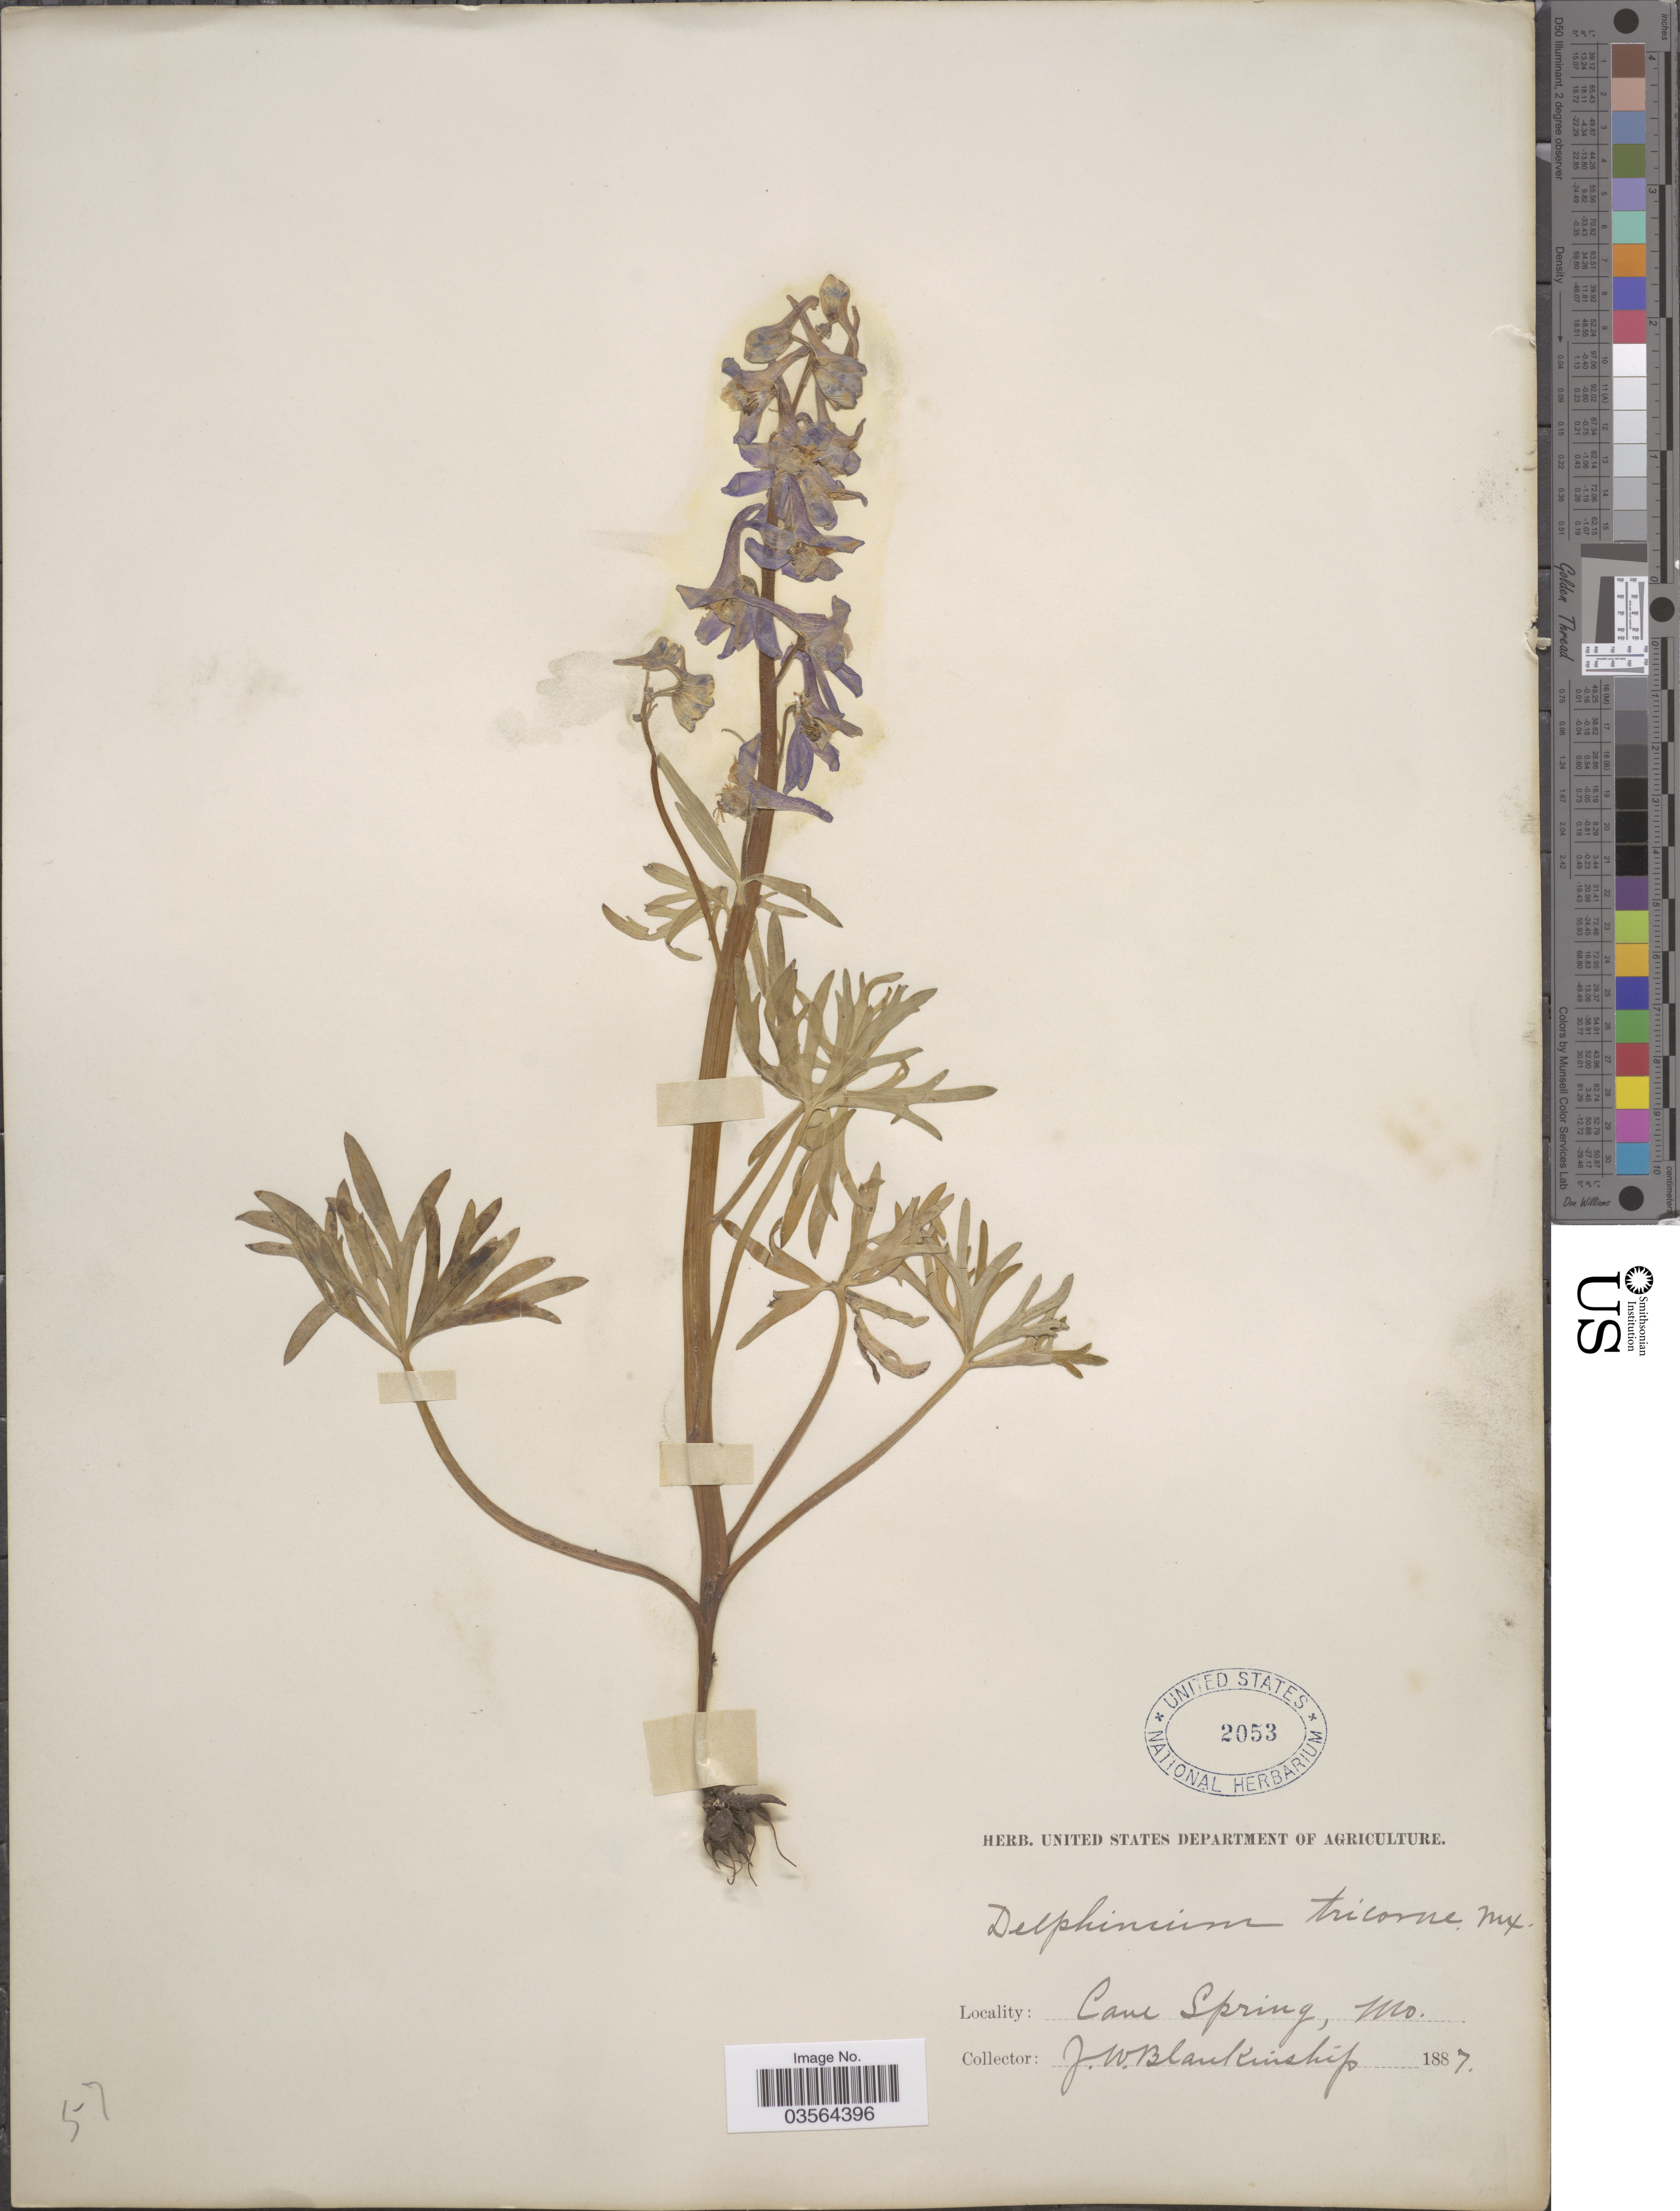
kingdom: Plantae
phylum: Tracheophyta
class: Magnoliopsida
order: Ranunculales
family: Ranunculaceae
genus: Delphinium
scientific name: Delphinium tricorne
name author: Michx.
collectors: J. W. Blankinship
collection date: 1887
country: United States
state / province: Missouri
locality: Cane Spring.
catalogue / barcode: US 2053